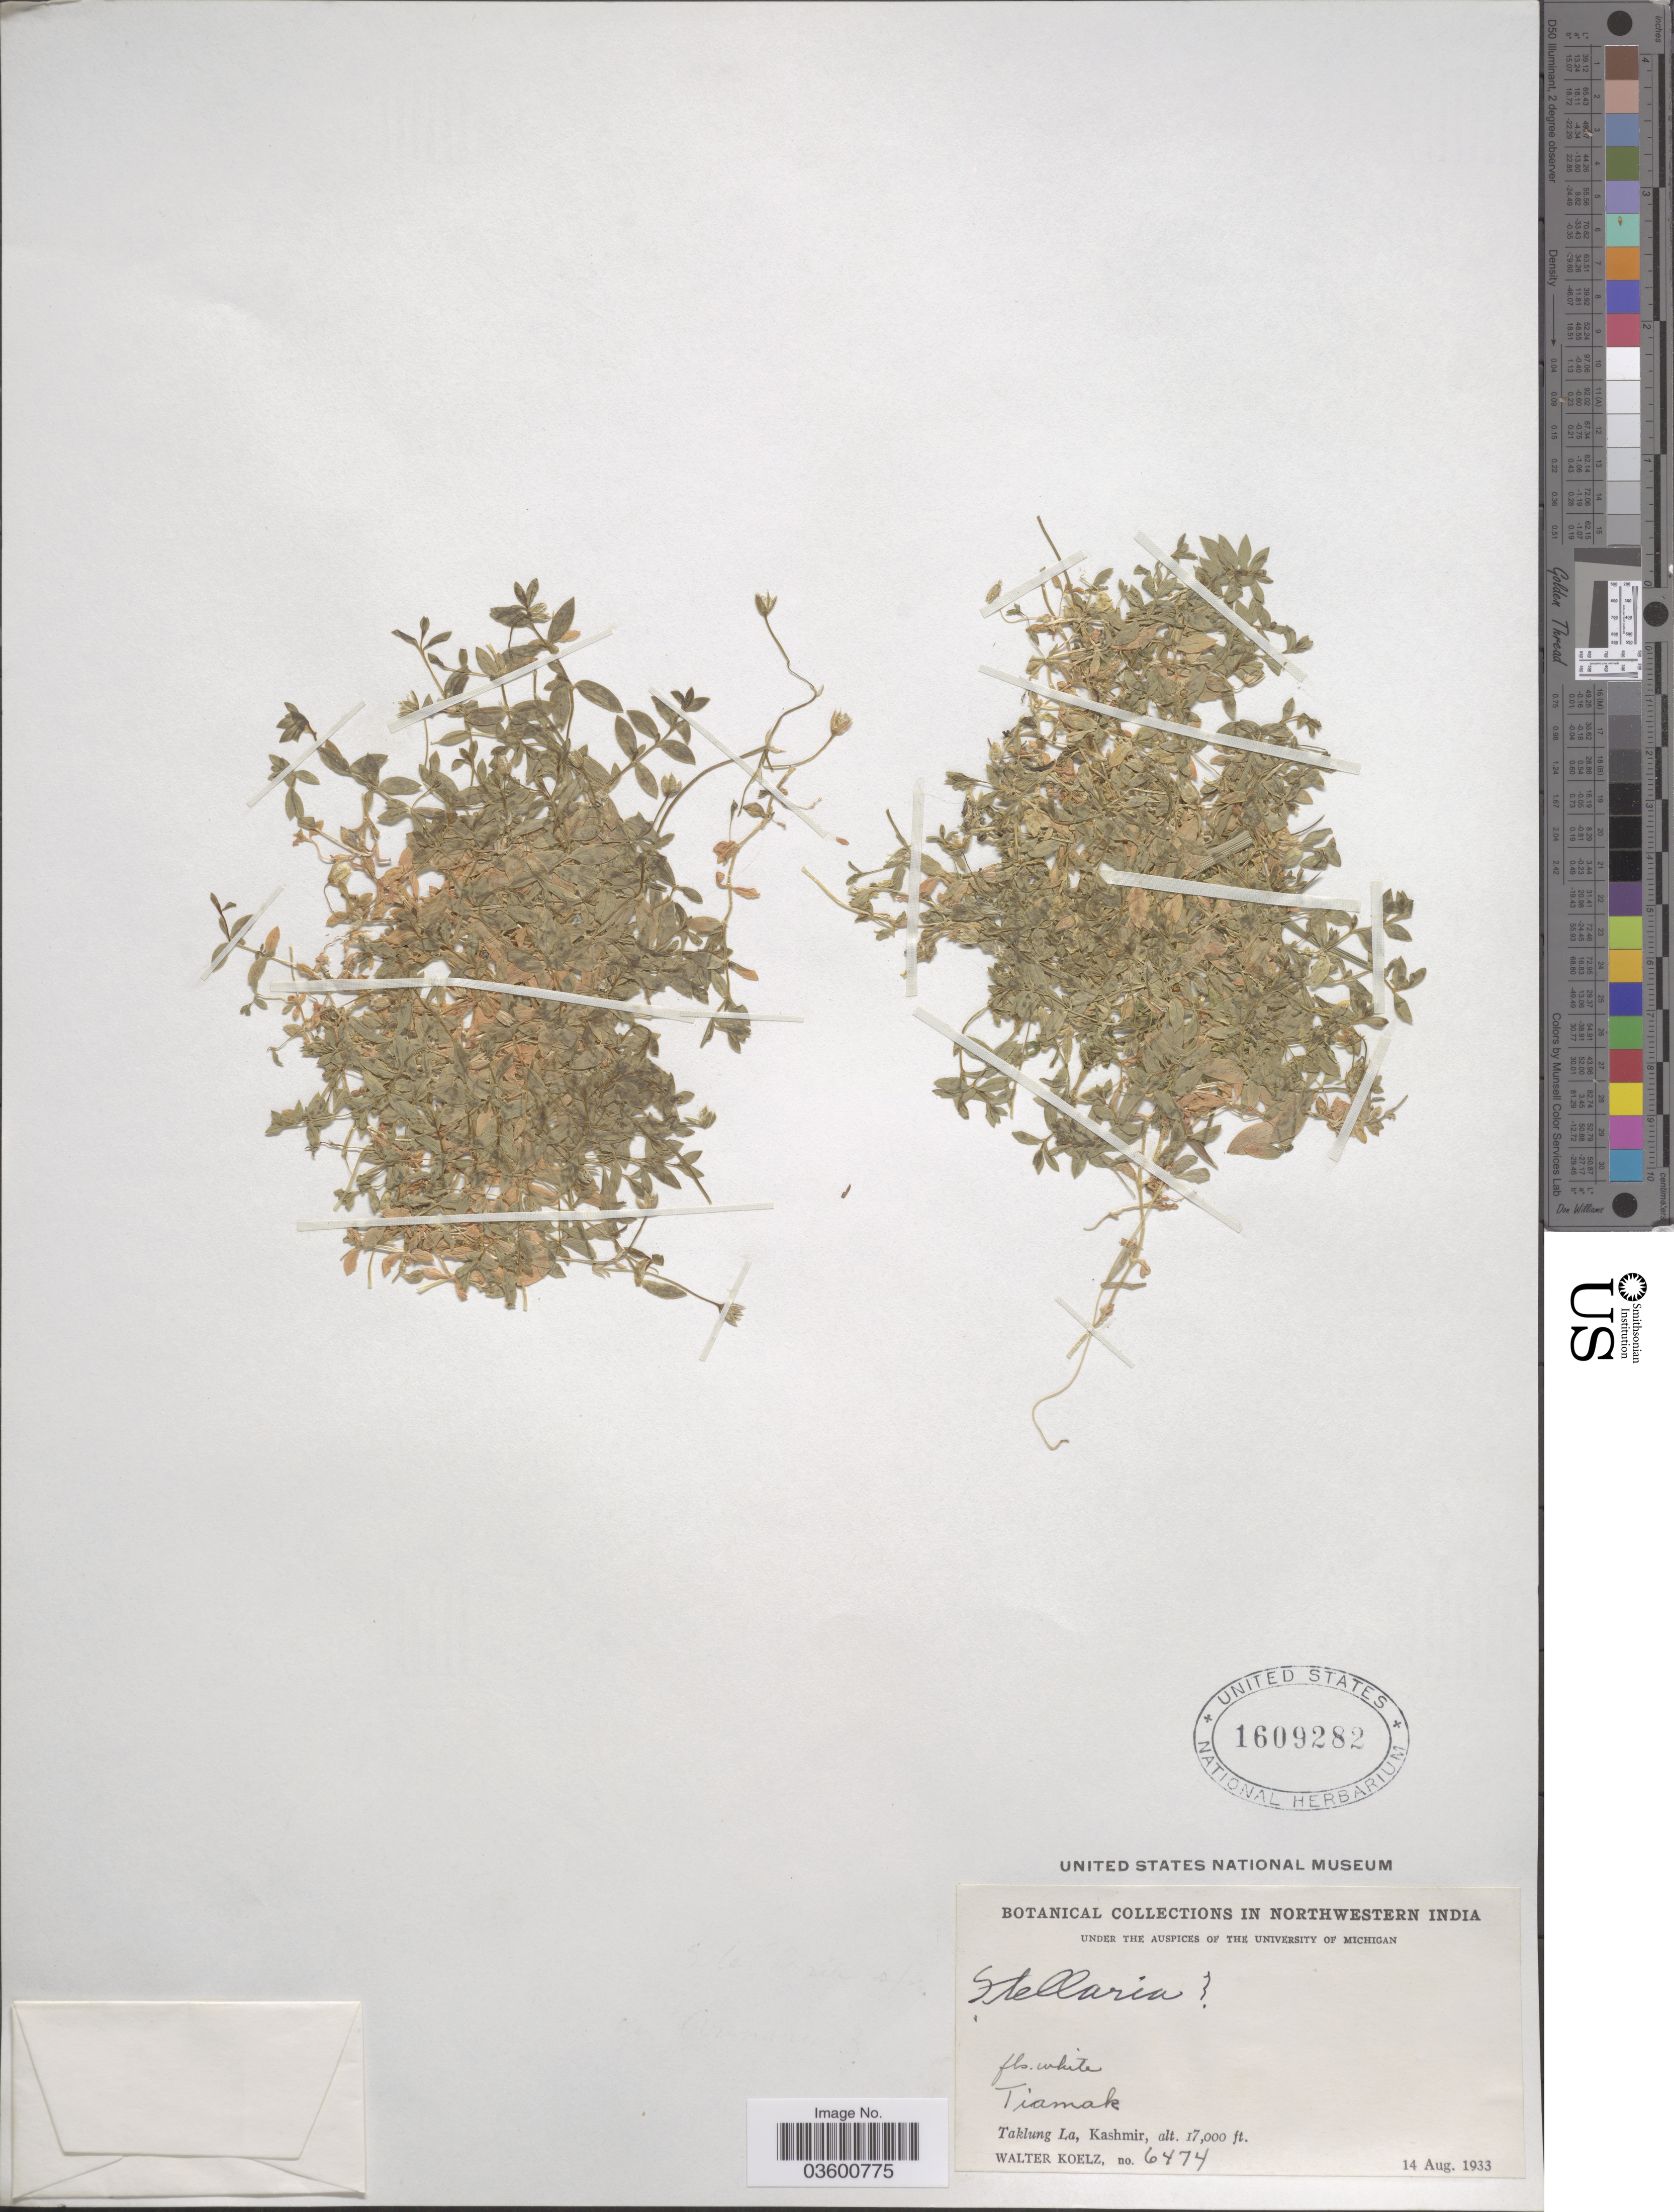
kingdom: Plantae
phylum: Tracheophyta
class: Magnoliopsida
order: Caryophyllales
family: Caryophyllaceae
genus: Stellaria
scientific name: Stellaria sp.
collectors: W. N. Koelz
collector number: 6474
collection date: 1933-08-14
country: India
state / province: Jammu and Kashmir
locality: Northwestern India. Tiamak. Taklung La, Kashmir.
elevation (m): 5182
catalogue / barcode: US 1609282